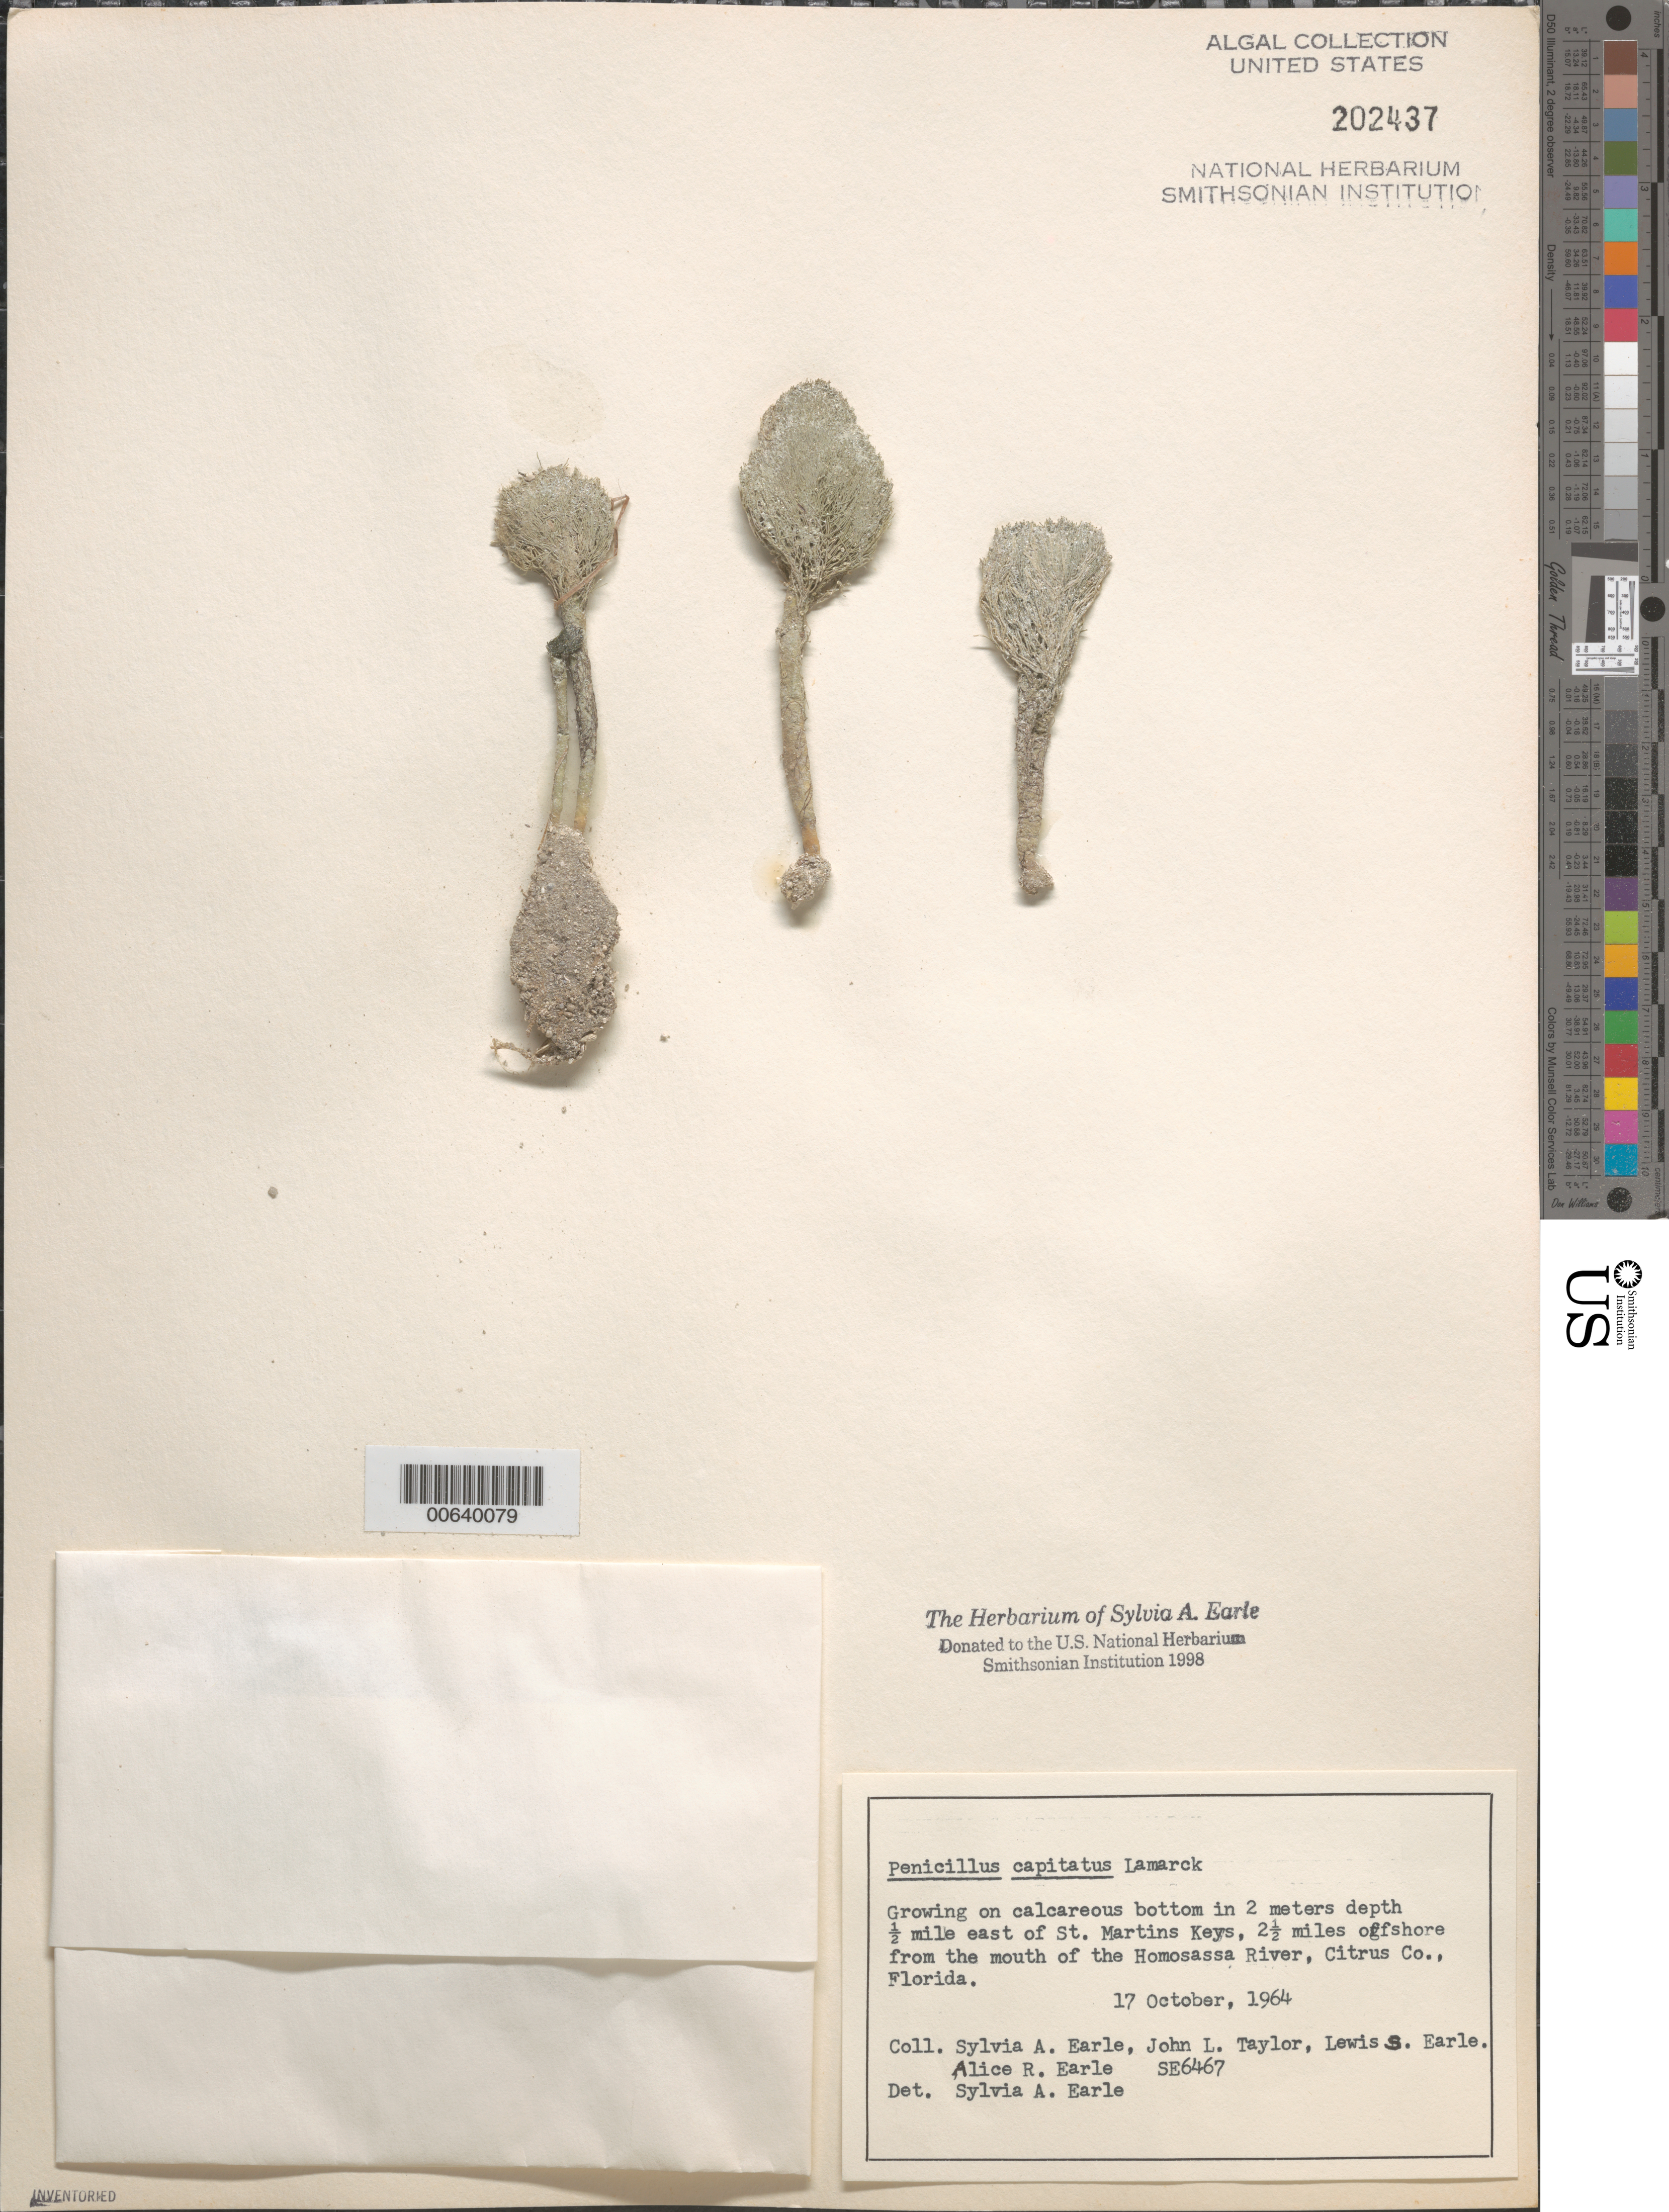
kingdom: Plantae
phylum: Chlorophyta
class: Ulvophyceae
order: Bryopsidales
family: Udoteaceae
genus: Penicillus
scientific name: Penicillus capitatus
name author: Lam.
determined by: Earle, S. A.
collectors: S. A. Earle, J. L. Taylor, L. Earle & A. Earle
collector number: SE 6467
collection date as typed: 17 Oct 1964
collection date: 1964-10-17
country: United States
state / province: Florida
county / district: Citrus County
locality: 2.5 miles off Homosassa River mouth, 0.5 mile east of St. Martins Keys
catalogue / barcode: US 202437